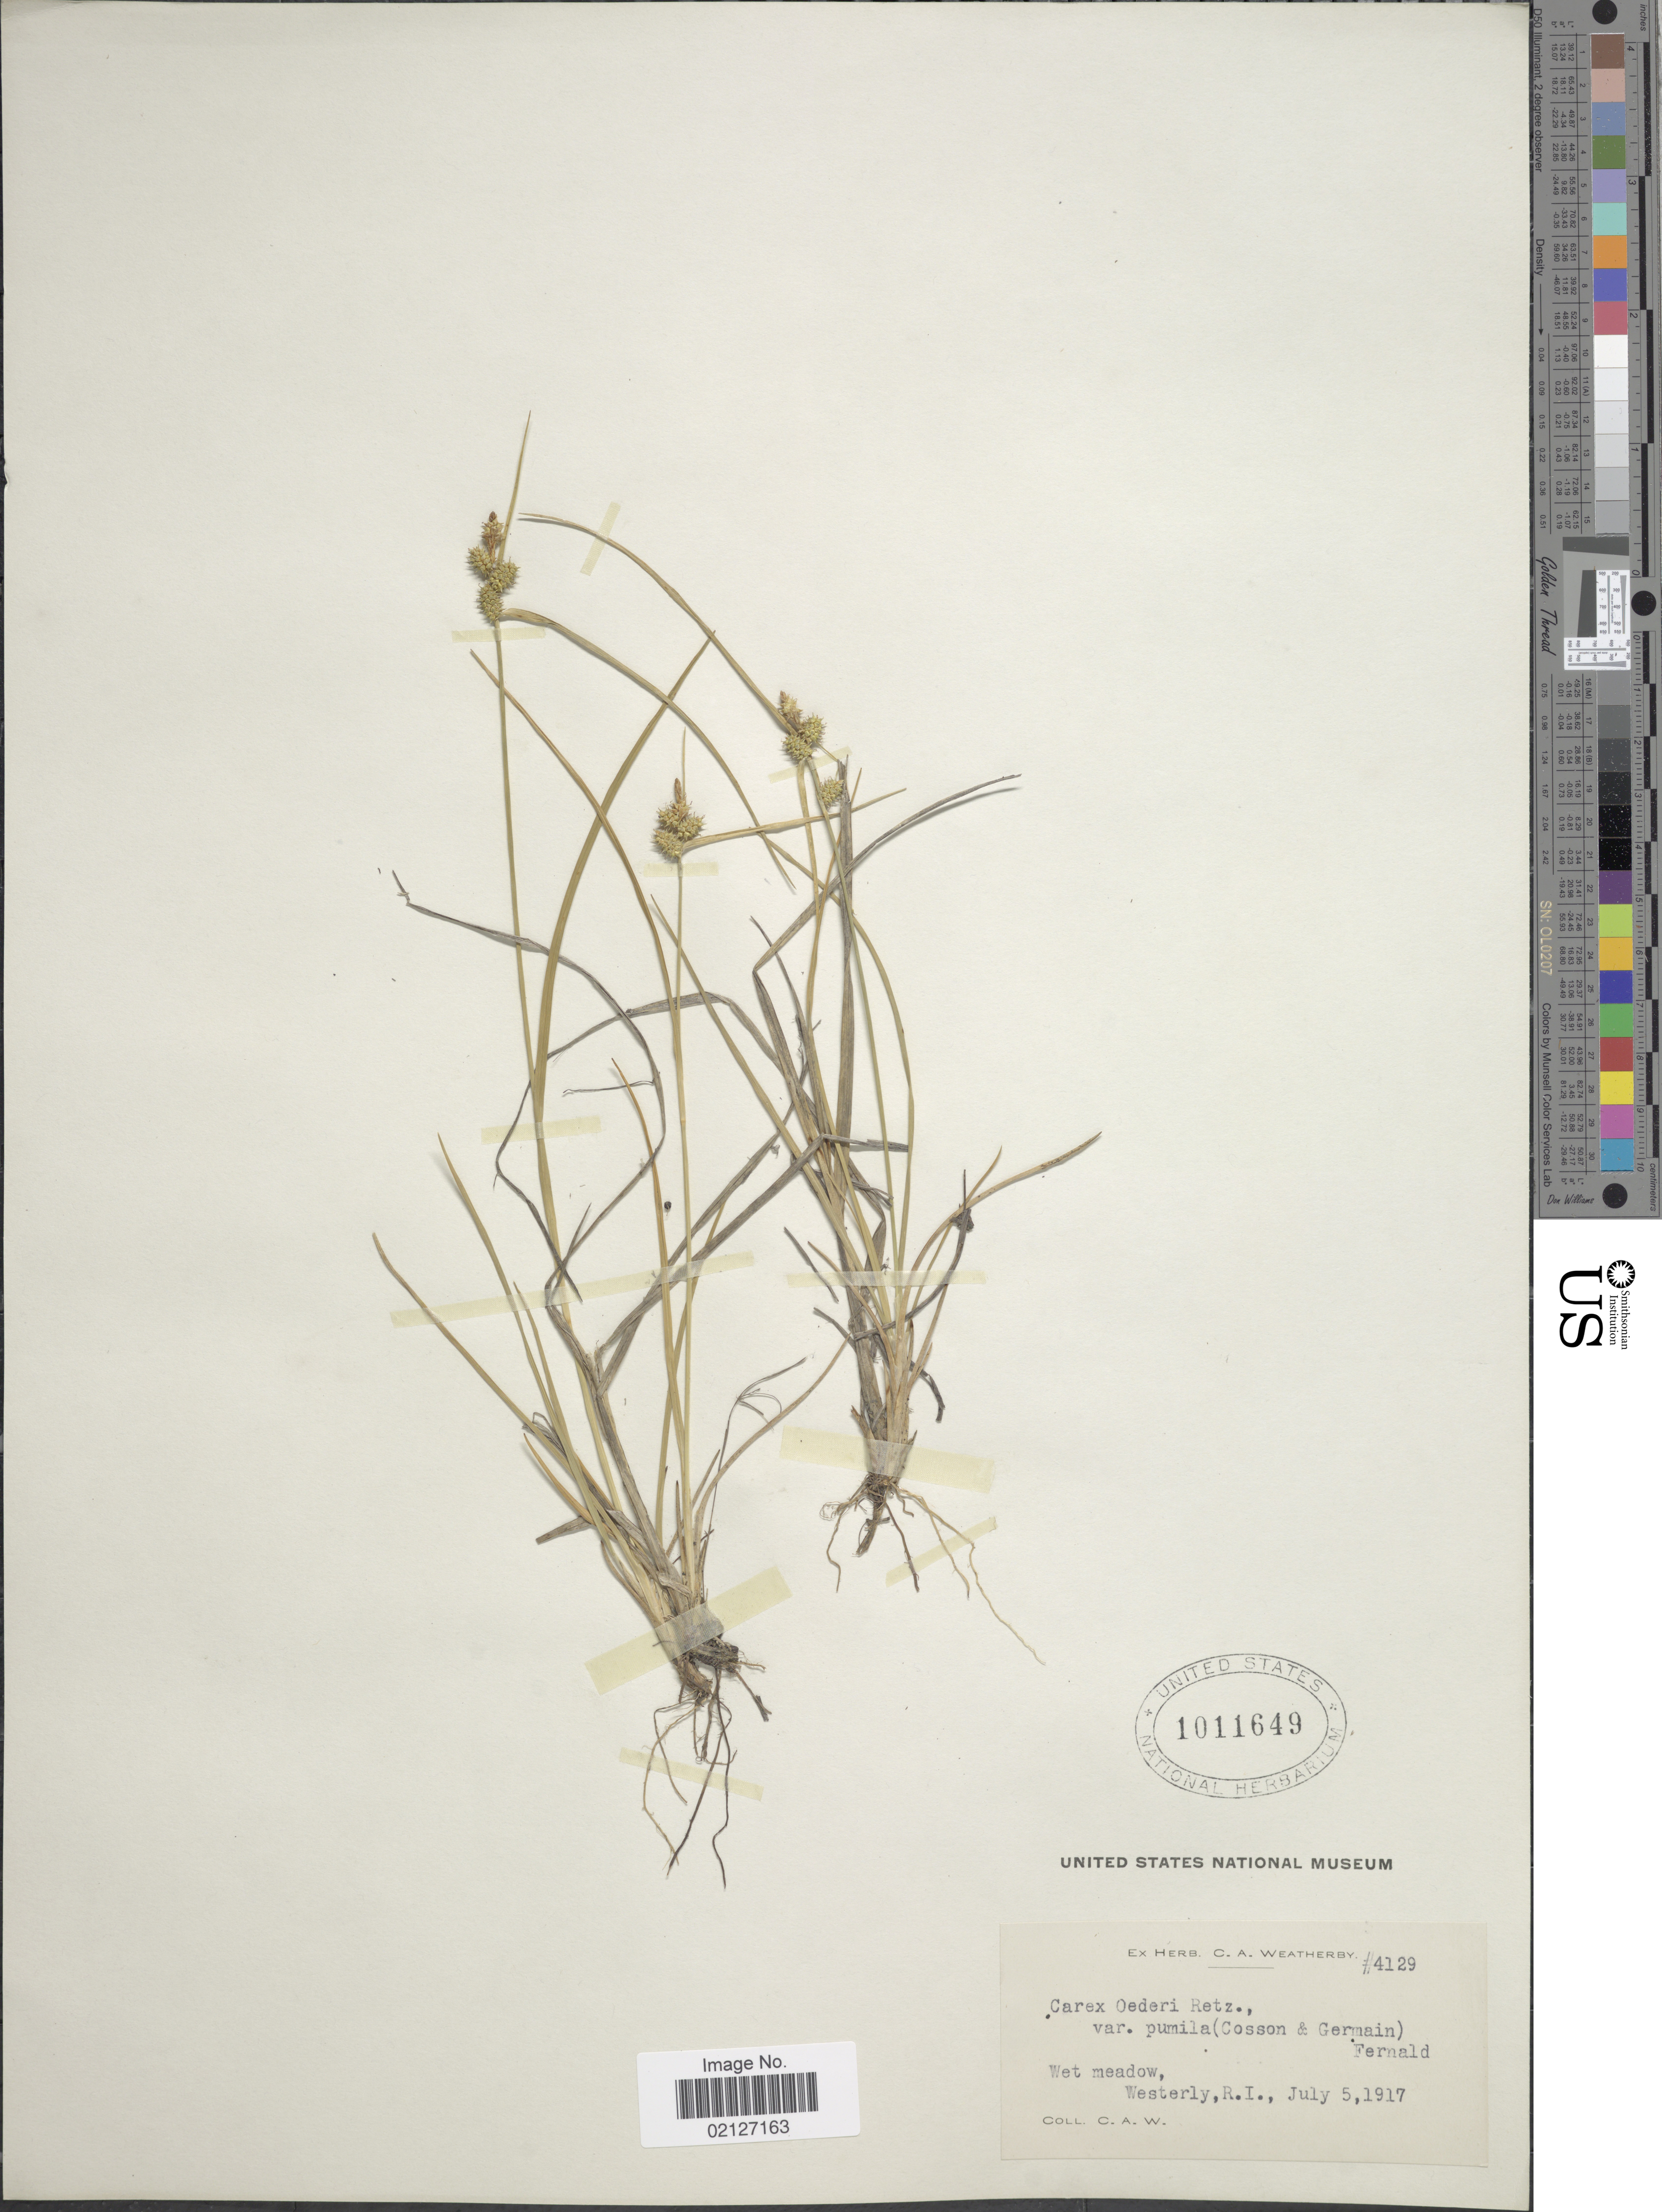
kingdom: Plantae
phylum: Tracheophyta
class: Liliopsida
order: Poales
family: Cyperaceae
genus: Carex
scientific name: Carex oederi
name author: Retz.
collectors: C. A. Weatherby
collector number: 4129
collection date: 1917-07-05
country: United States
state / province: Rhode Island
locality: Wet meadow, Westerly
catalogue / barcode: US 1011649